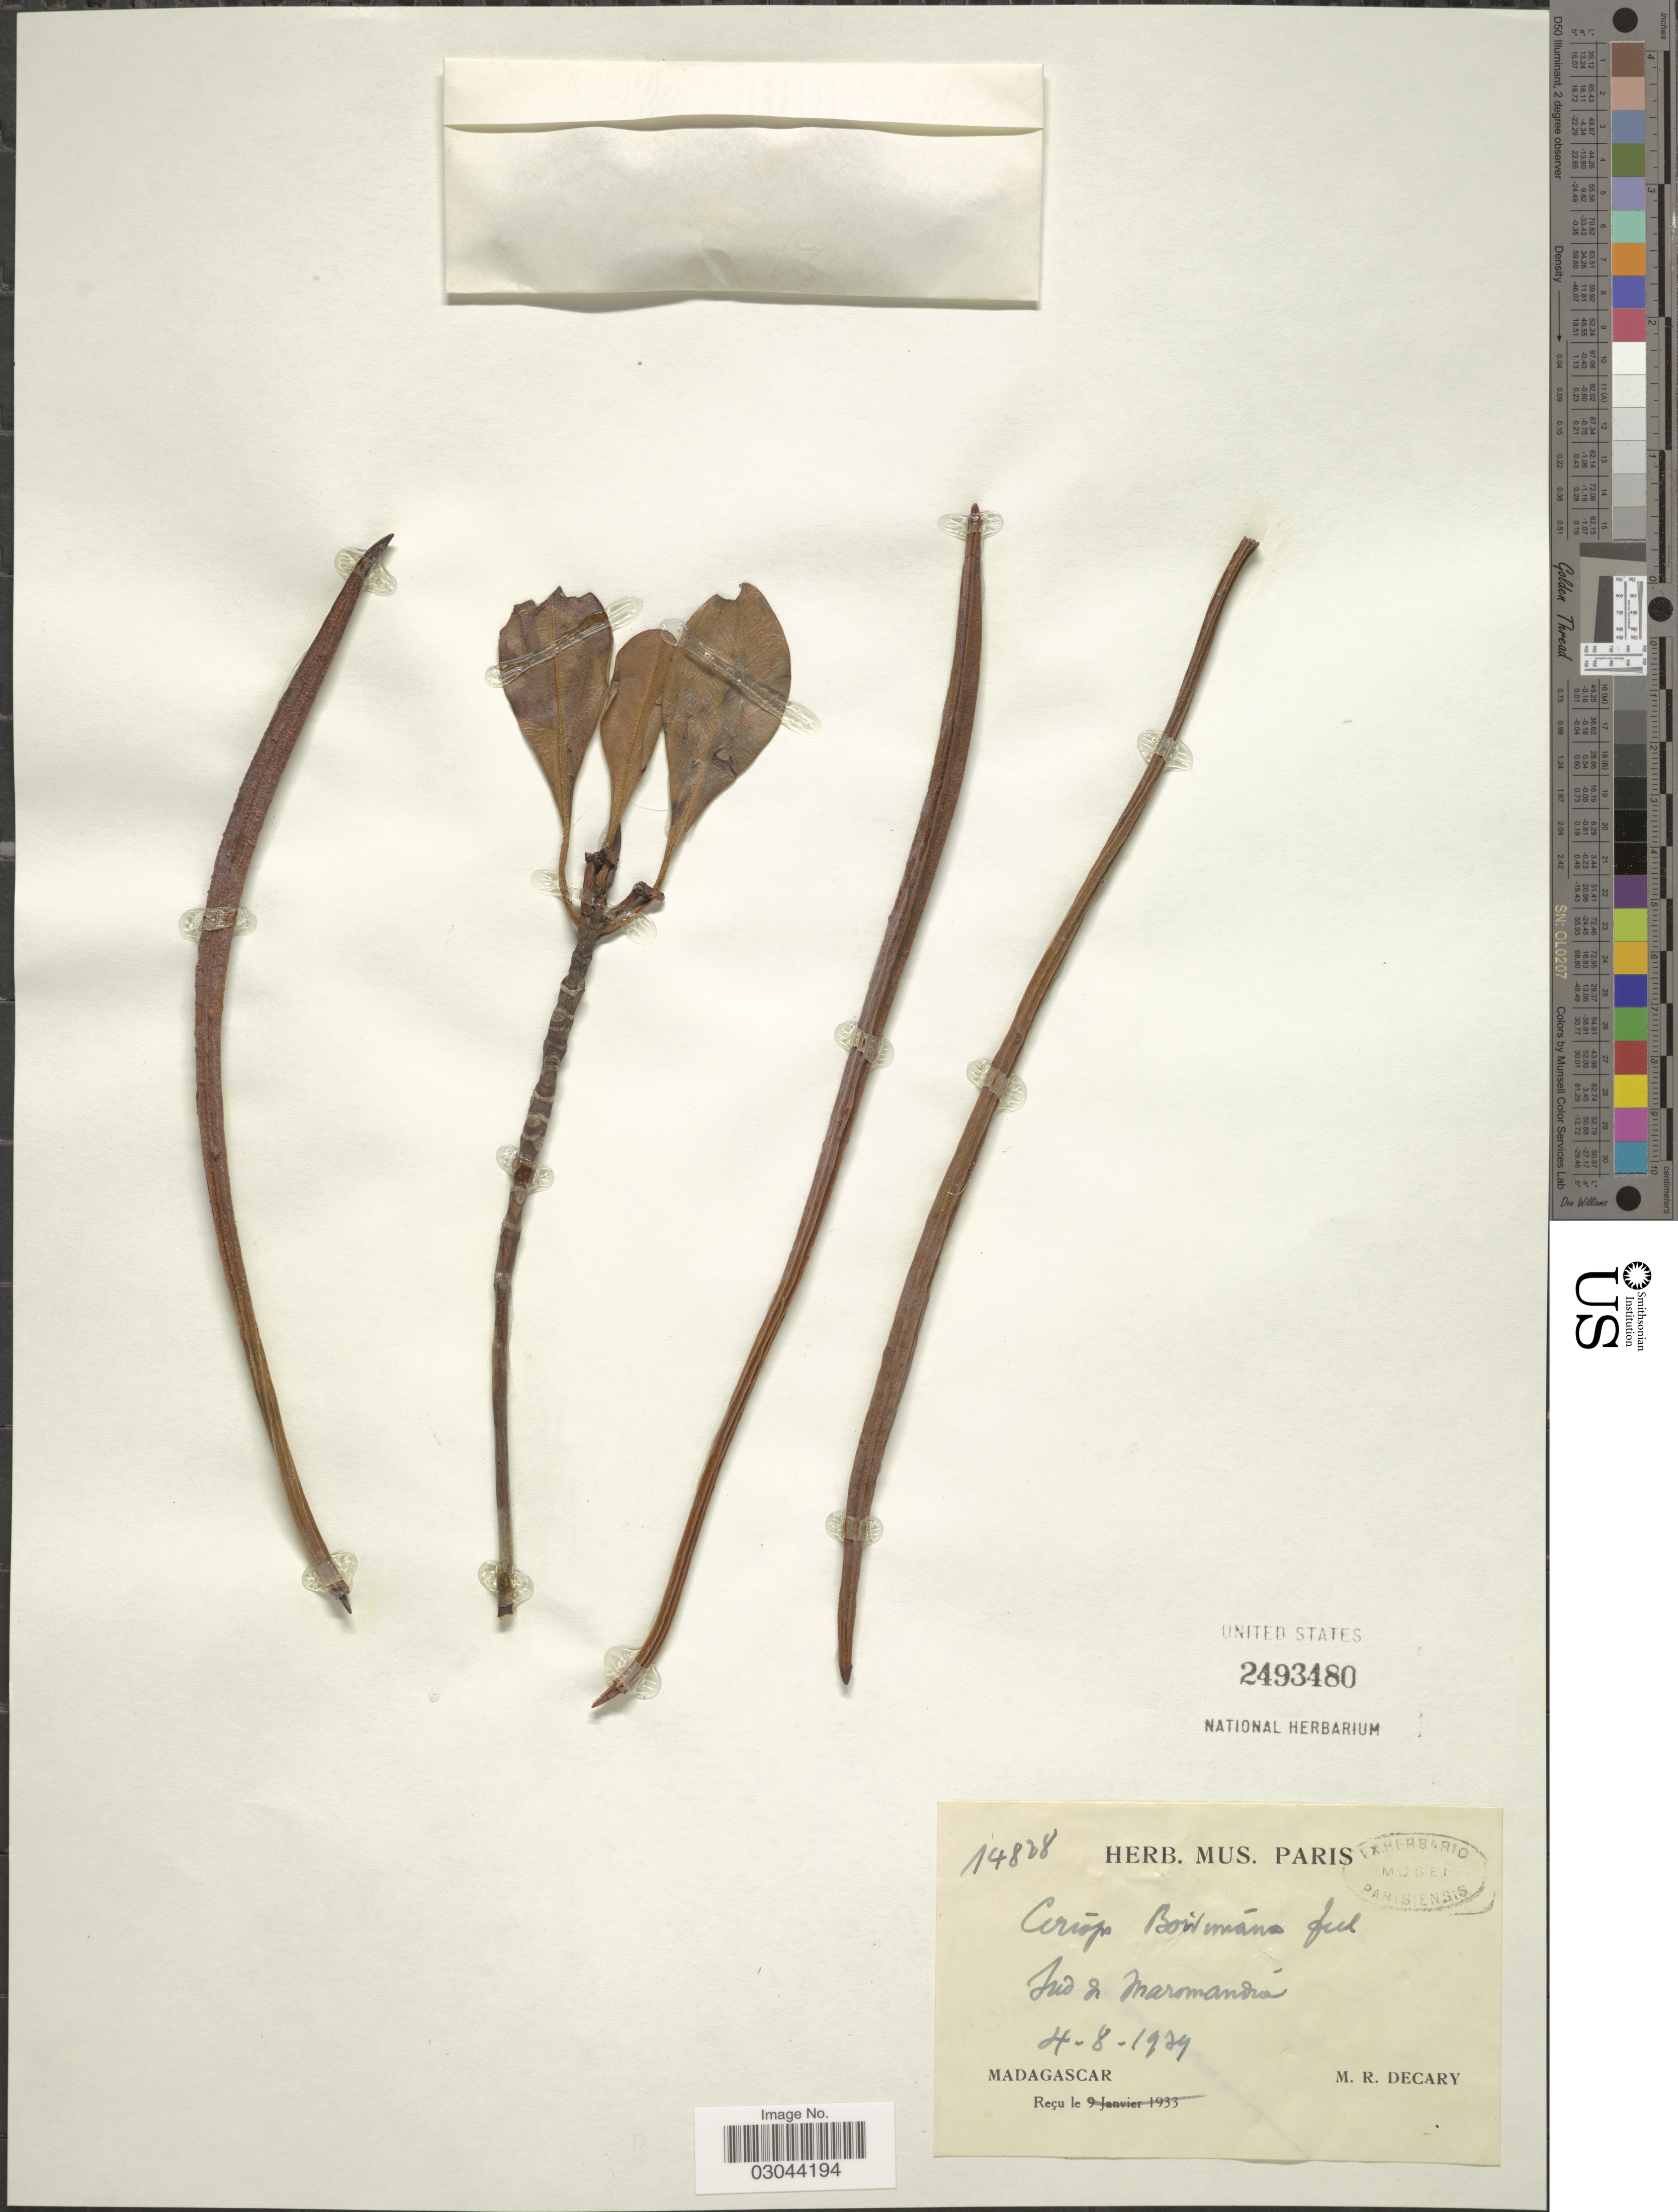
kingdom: Plantae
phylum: Tracheophyta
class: Magnoliopsida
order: Malpighiales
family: Rhizophoraceae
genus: Ceriops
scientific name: Ceriops boviniana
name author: Tul.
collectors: R. Decary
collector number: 14828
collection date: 1924-08-04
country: Madagascar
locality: Sud of Maromandia.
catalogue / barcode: US 2493480